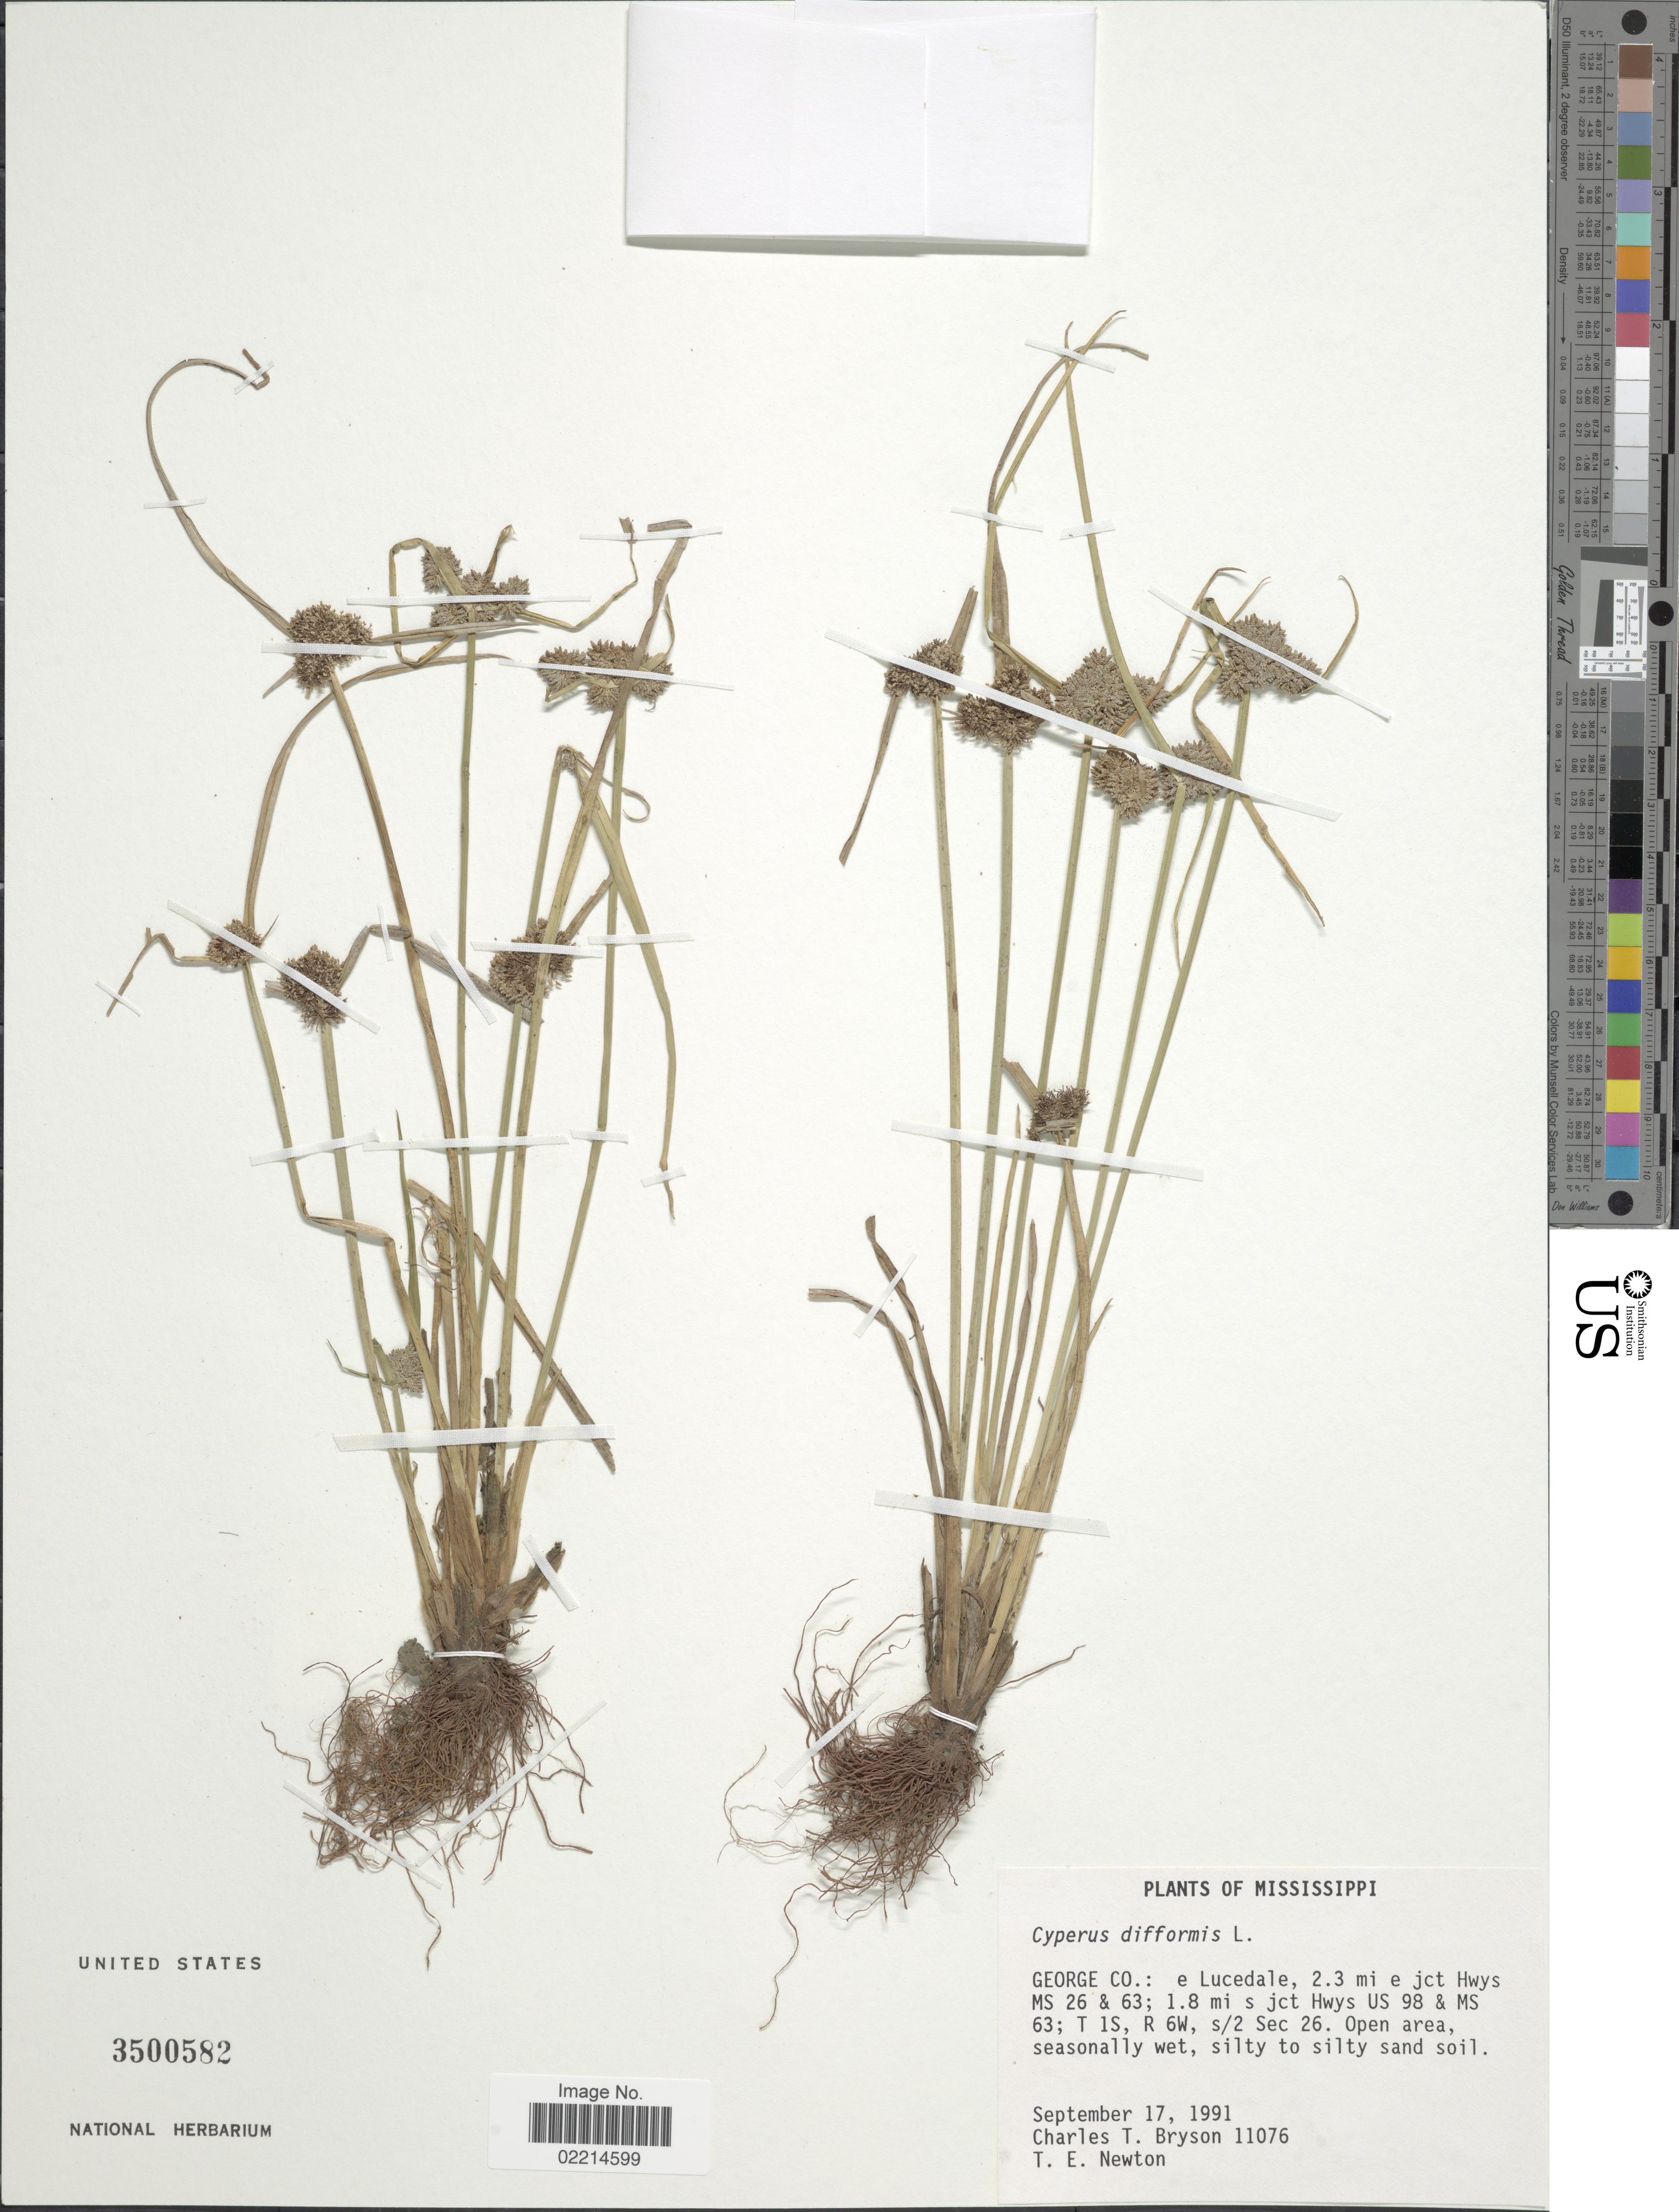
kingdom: Plantae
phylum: Tracheophyta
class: Liliopsida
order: Poales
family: Cyperaceae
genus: Cyperus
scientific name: Cyperus difformis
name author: L.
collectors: C. Bryson & T. Newton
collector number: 11076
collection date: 1991-09-17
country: United States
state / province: Mississippi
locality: George Co.: e Lucedale, 2.3 mi e jct Hwys MS 26 & 63; 1.8 mi s jct Hwys US 98 & MS 63; T 1S, R6W, s/2 Sec 26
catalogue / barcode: US 3500582